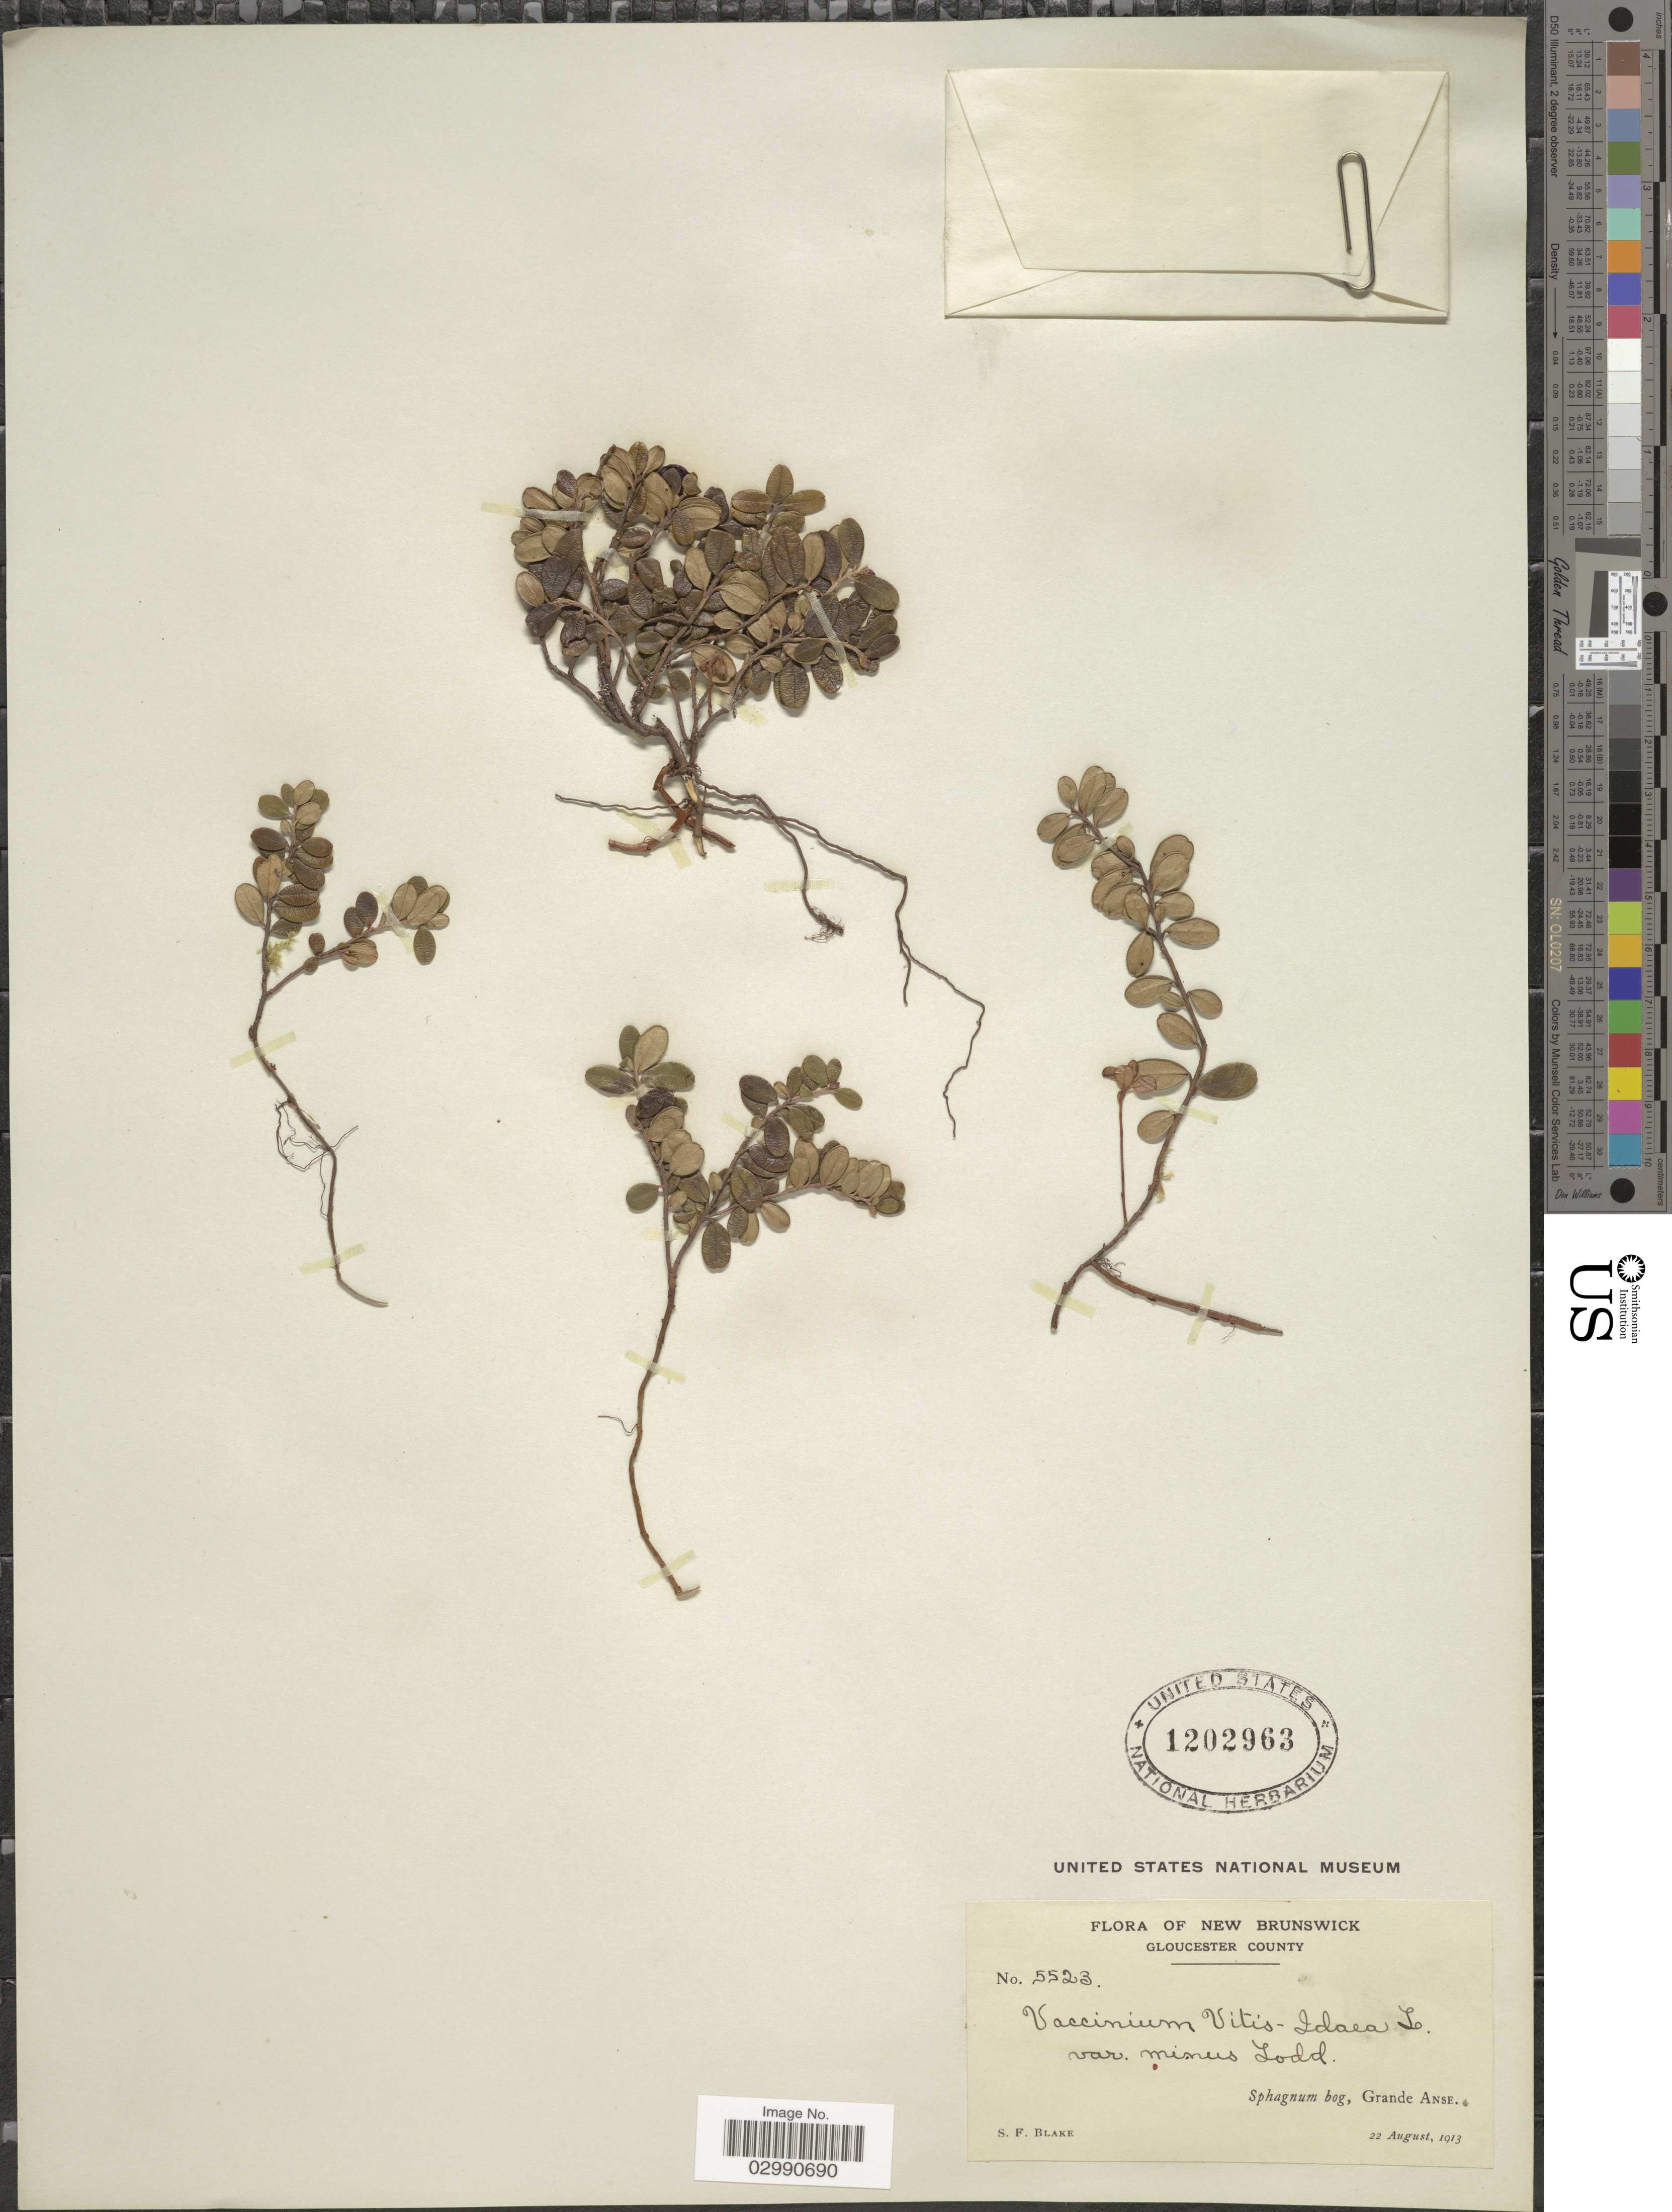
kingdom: Plantae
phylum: Tracheophyta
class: Magnoliopsida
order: Ericales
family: Ericaceae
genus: Vaccinium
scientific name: Vaccinium vitis-idaea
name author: L.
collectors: S. Blake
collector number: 5523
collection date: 1913-08-22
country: Canada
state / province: New Brunswick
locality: Gloucester County, Sphagnum bog, Grande Anse.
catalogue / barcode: US 1202963